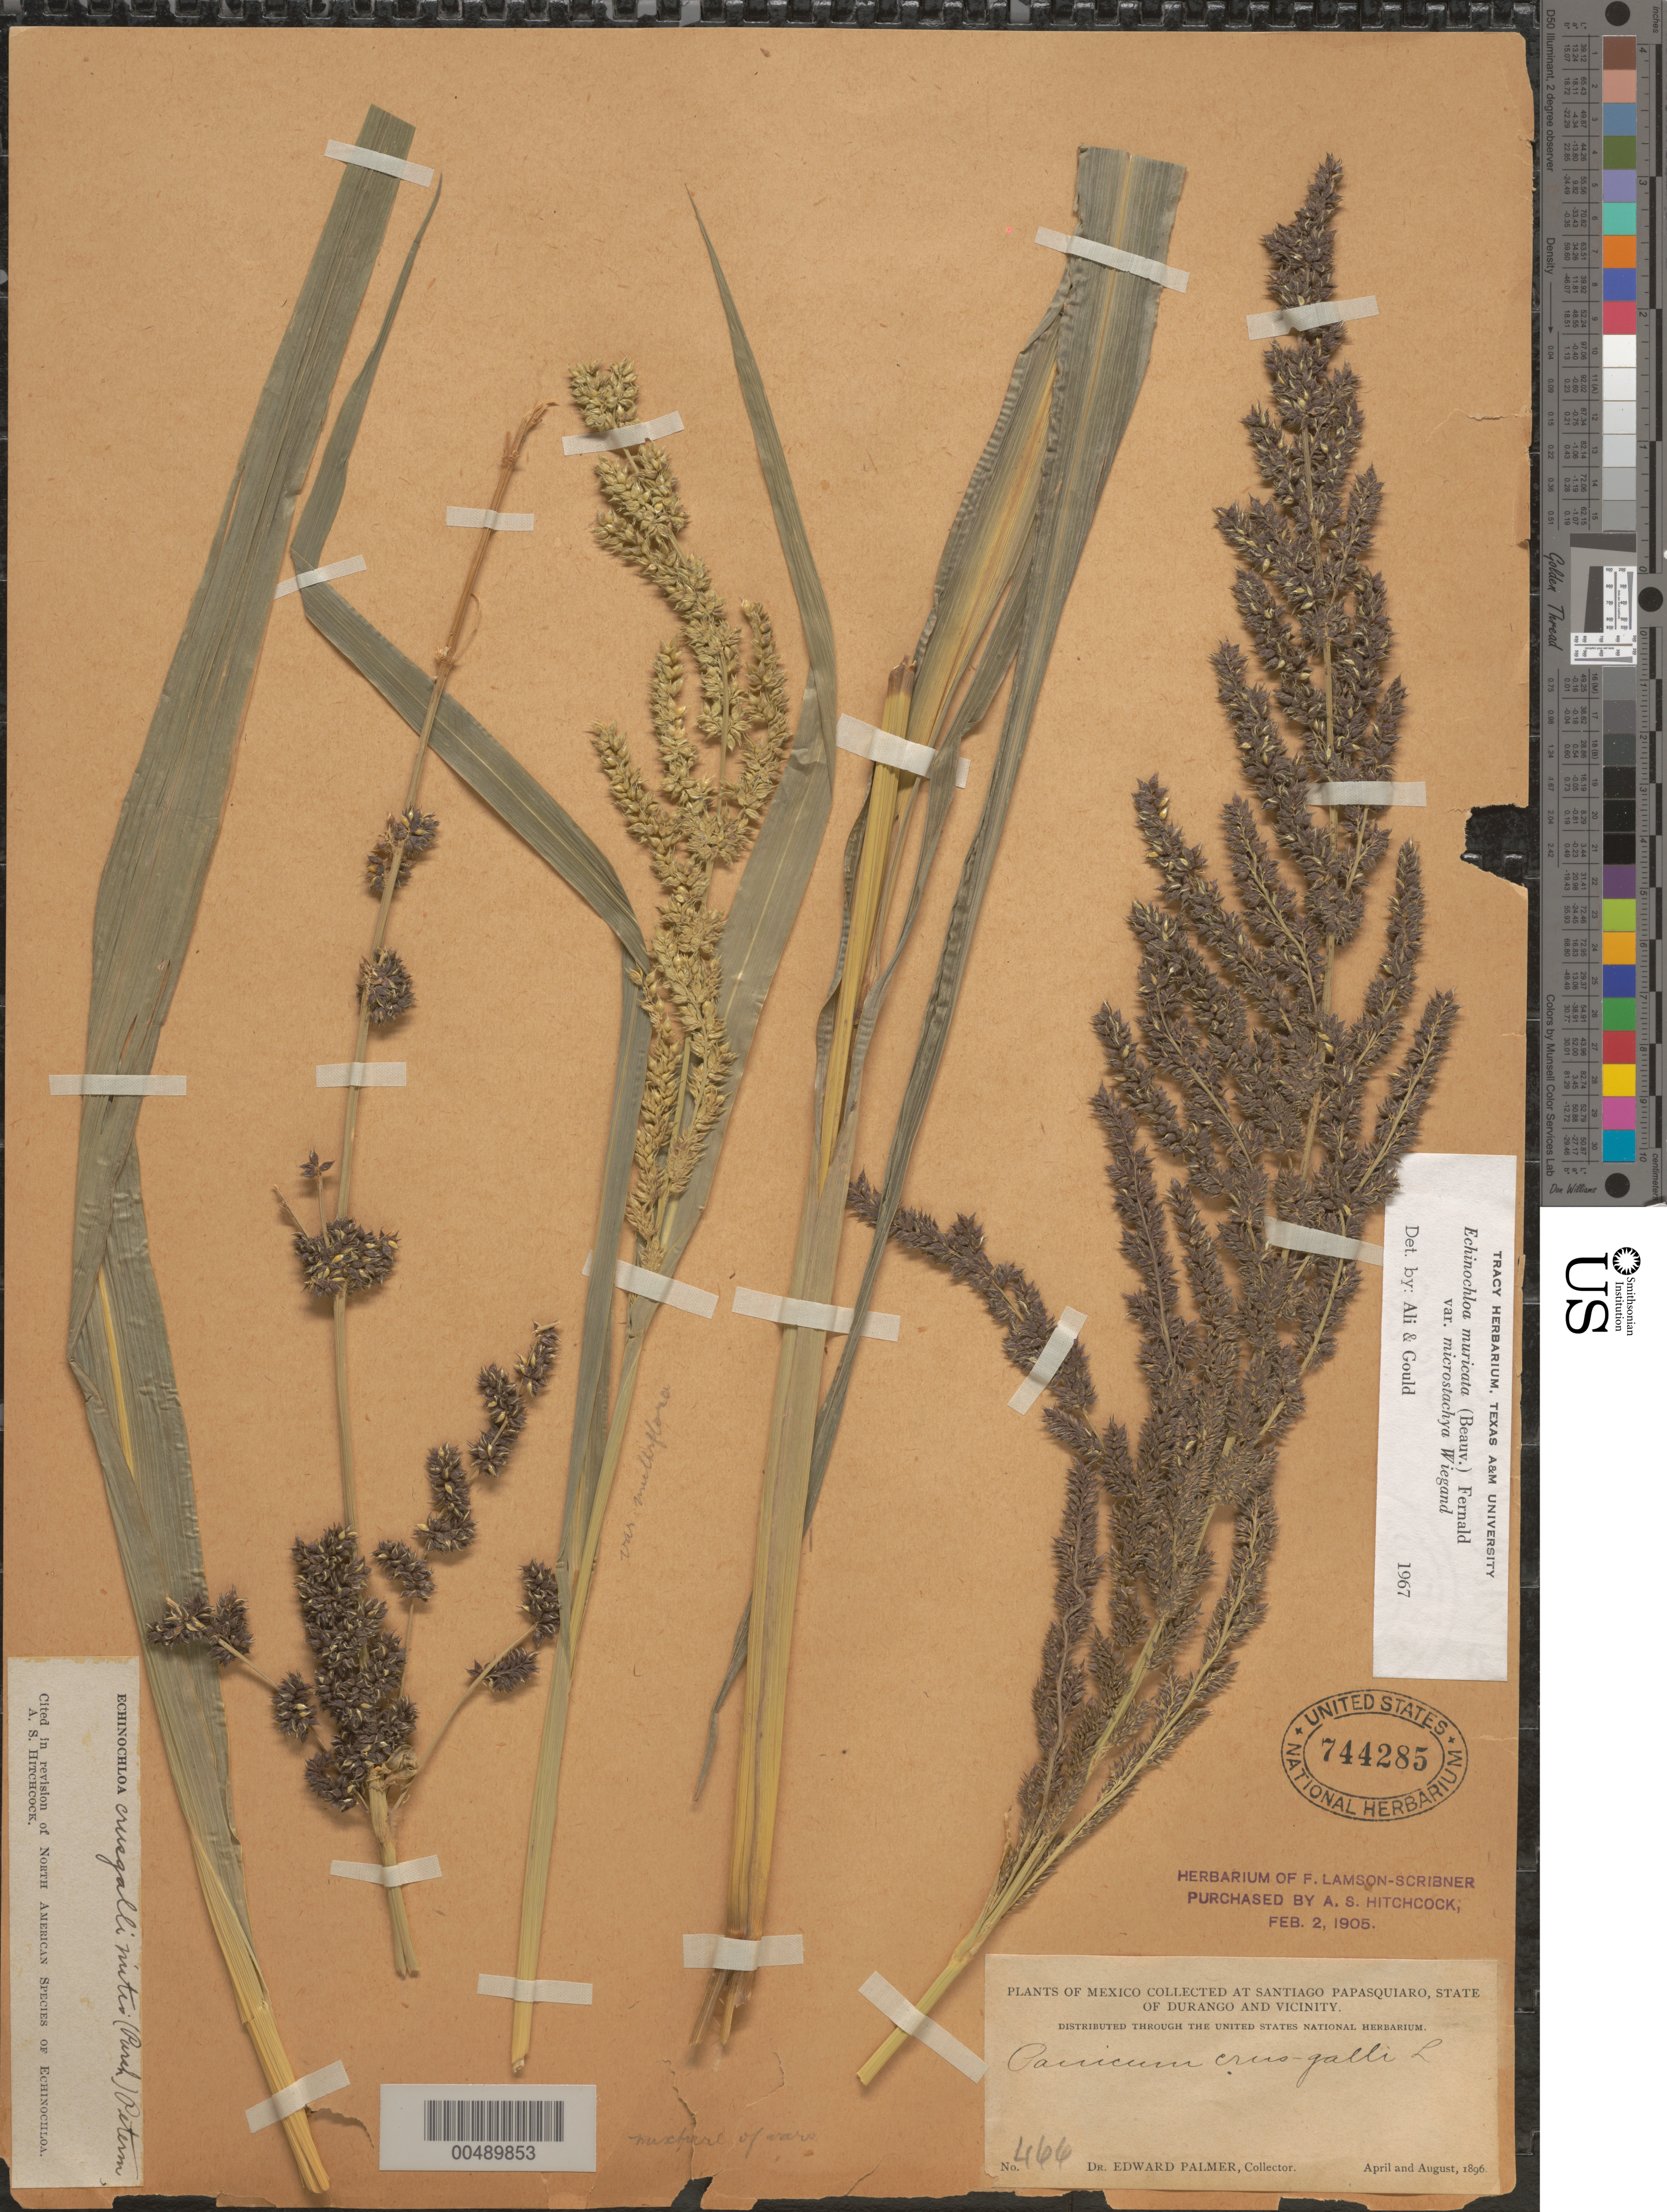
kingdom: Plantae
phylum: Tracheophyta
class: Liliopsida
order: Poales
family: Poaceae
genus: Echinochloa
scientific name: Echinochloa muricata var. microstachya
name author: Wiegand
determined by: Ali, M. A.; Gould, F. W.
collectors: E. Palmer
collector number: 466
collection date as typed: Apr 1896 and Aug 1896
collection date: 1896-04,1896-08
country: Mexico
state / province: Durango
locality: Santiago Papasquiaro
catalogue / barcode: US 744285